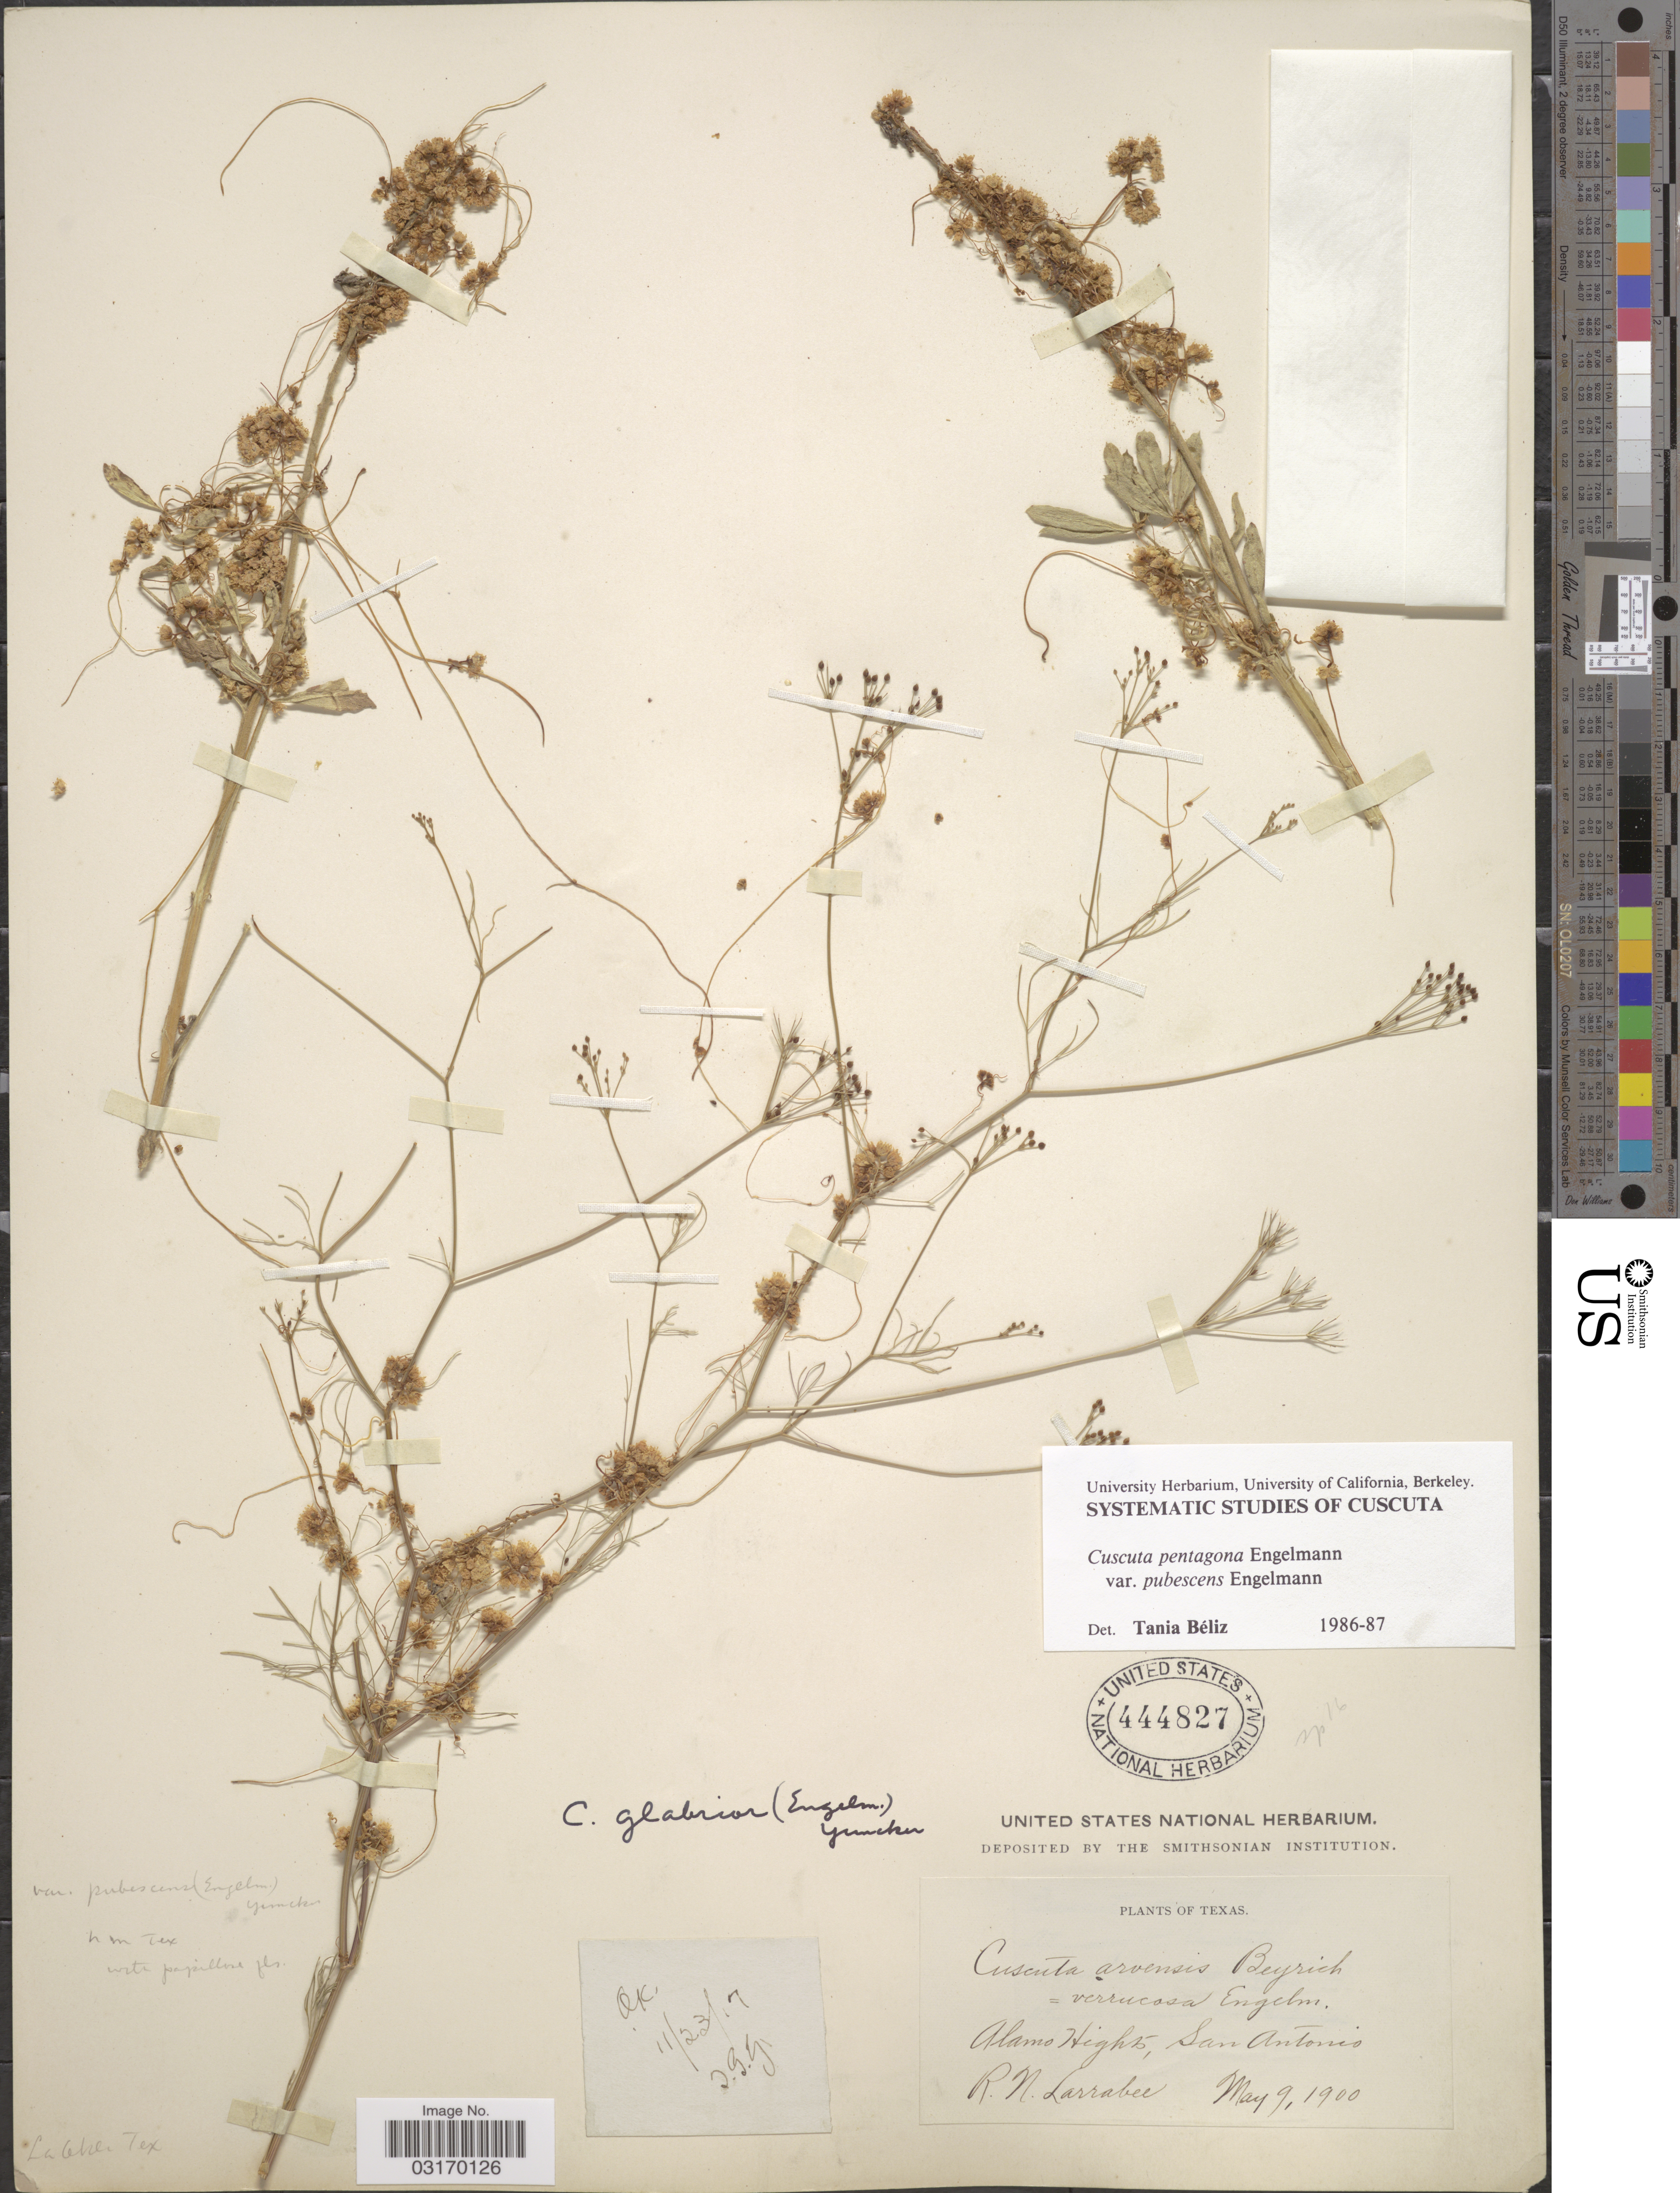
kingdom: Plantae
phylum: Tracheophyta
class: Magnoliopsida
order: Solanales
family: Convolvulaceae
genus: Cuscuta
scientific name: Cuscuta pentagona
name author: Engelm.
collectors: R. Larrabee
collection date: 1900-05-09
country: United States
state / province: Texas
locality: Alamo Hights, San Antonio.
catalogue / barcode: US 444827